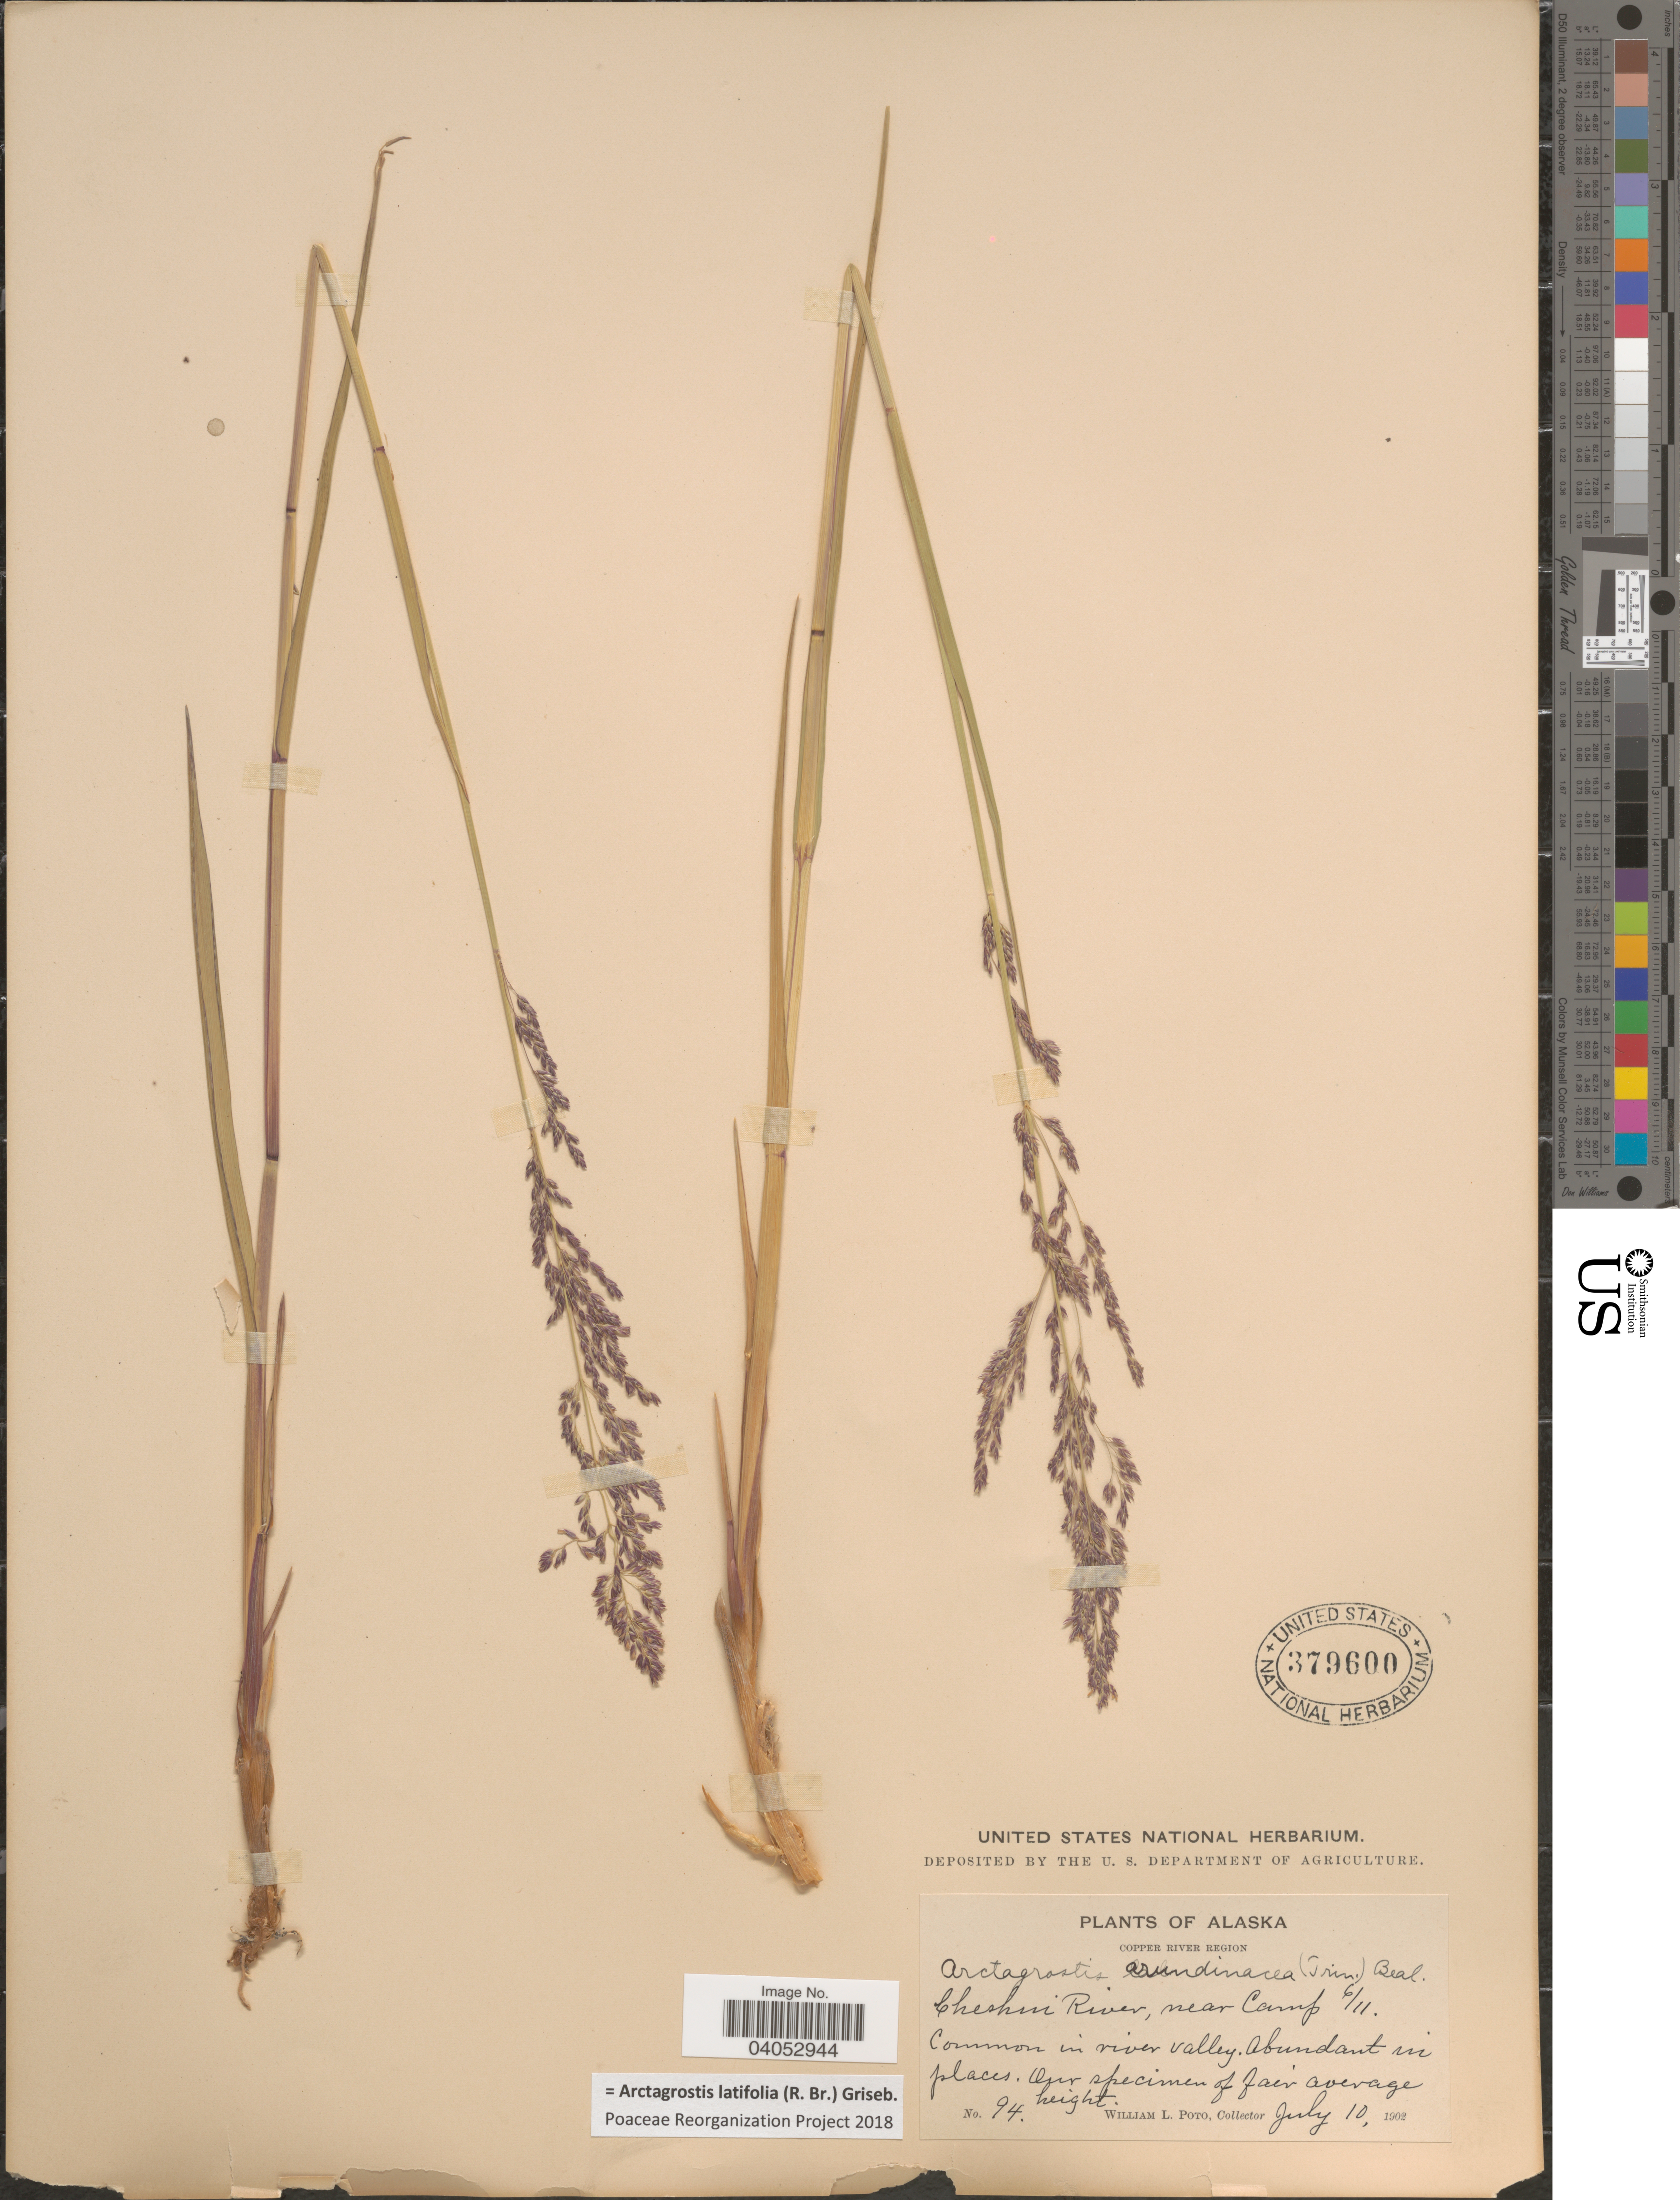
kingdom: Plantae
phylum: Tracheophyta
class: Liliopsida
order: Poales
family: Poaceae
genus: Arctagrostis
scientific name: Arctagrostis latifolia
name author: (R. Br.) Griseb.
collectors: W. Poto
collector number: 94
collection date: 1902-07-10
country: United States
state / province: Alaska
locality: Copper River Region. Cheshin River, near Camp 6/11.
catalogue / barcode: US 379600